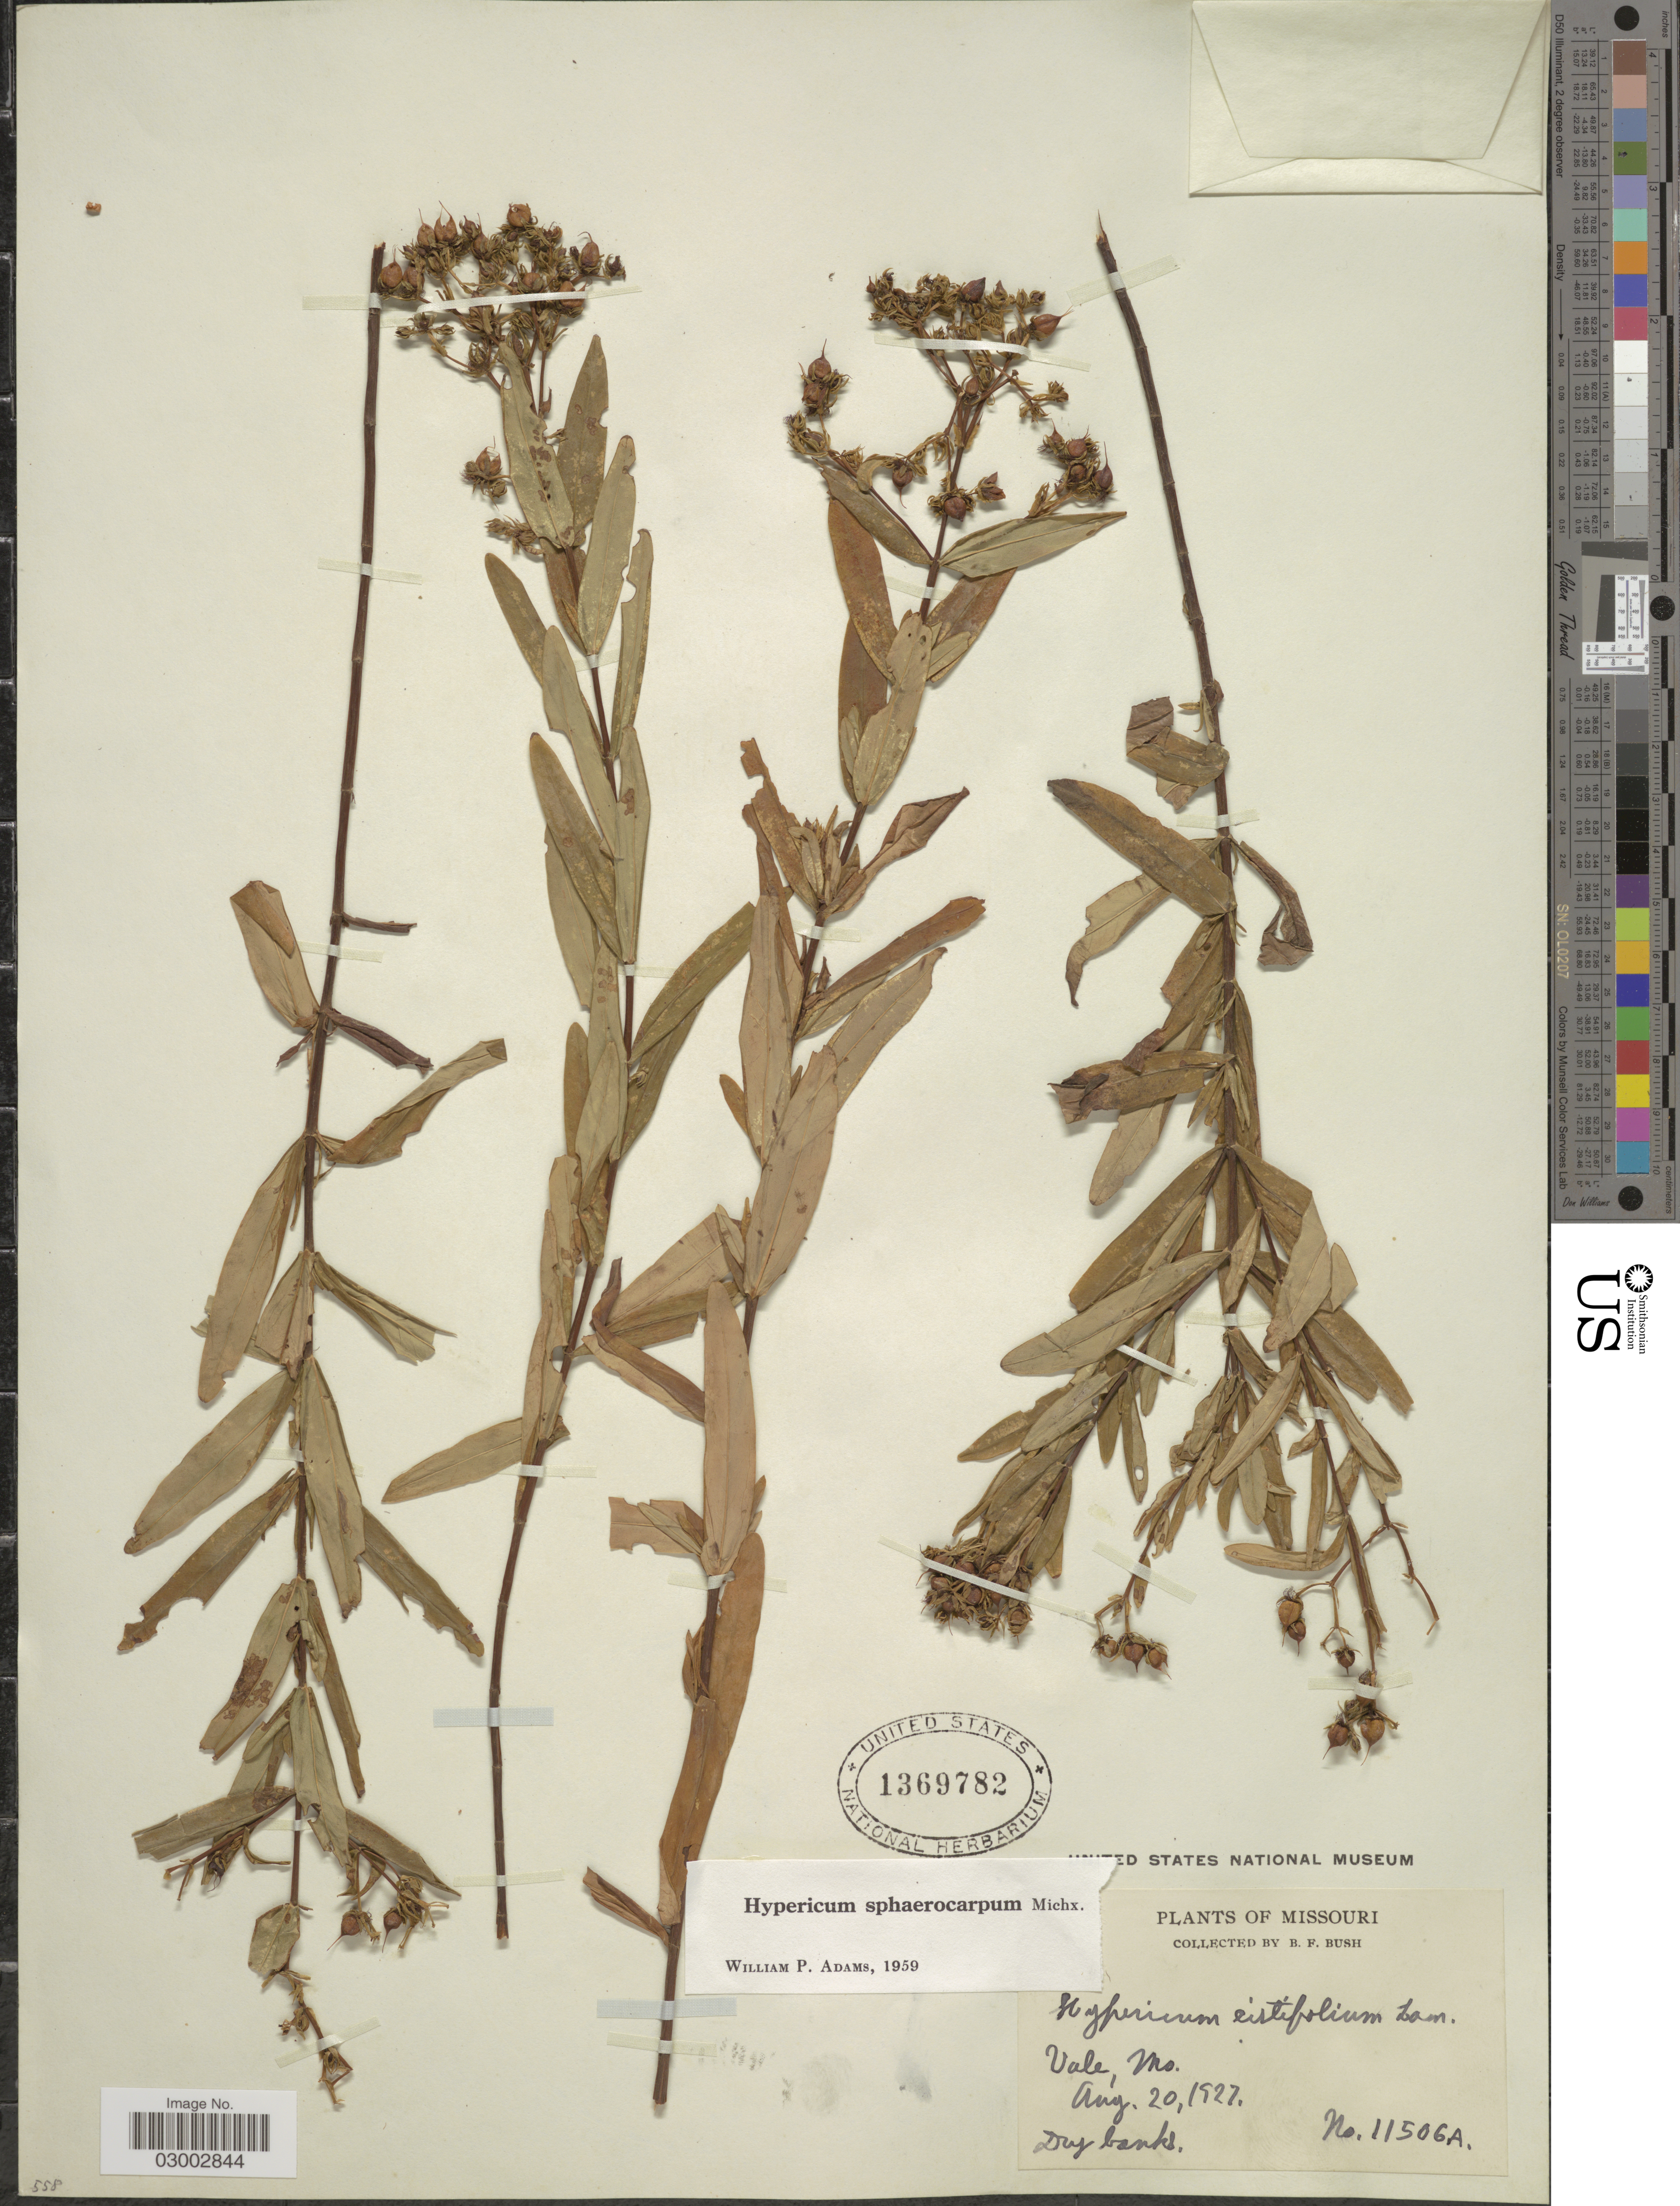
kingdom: Plantae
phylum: Tracheophyta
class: Magnoliopsida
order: Malpighiales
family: Hypericaceae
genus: Hypericum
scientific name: Hypericum sphaerocarpum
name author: Michx.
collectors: B. F. Bush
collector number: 11506A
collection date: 1927-08-20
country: United States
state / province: Missouri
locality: Vale, Mo. Dry banks.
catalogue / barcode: US 1369782